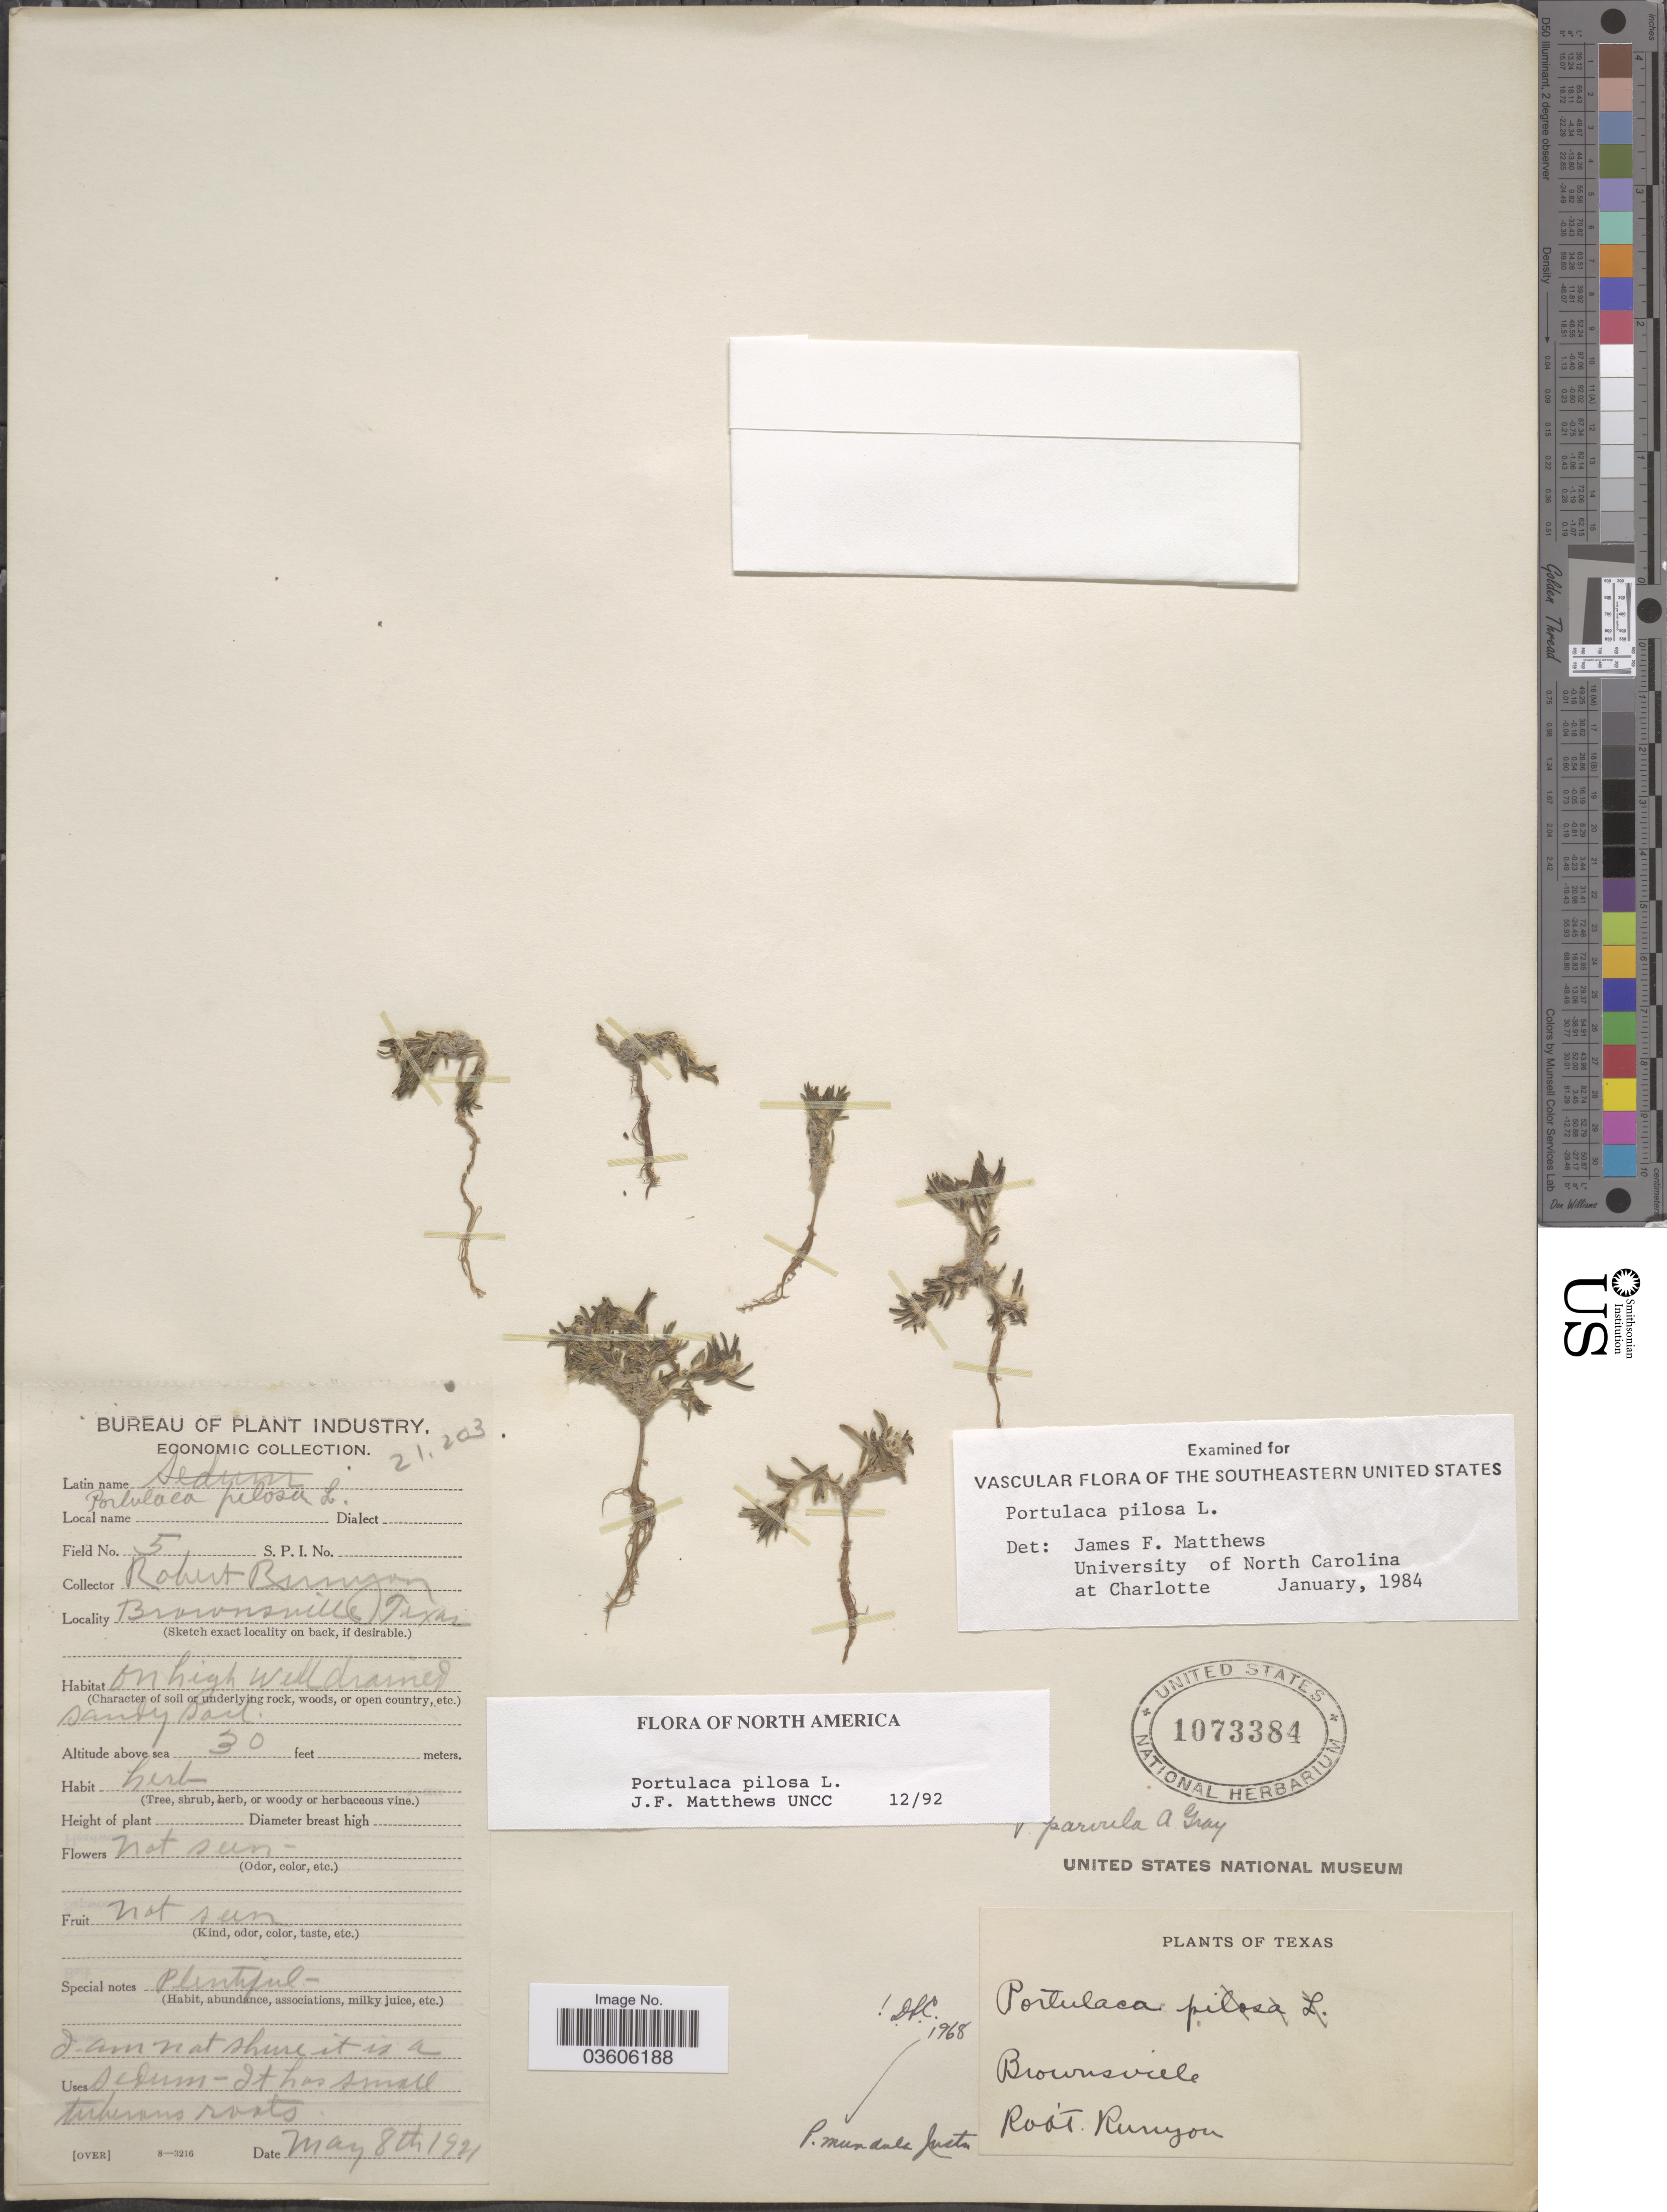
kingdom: Plantae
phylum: Tracheophyta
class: Magnoliopsida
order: Caryophyllales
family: Portulacaceae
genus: Portulaca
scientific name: Portulaca pilosa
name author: L.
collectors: R. Runyon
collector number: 5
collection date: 1921-05-08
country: United States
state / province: Texas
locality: Brownsville.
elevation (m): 9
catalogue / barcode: US 1073384